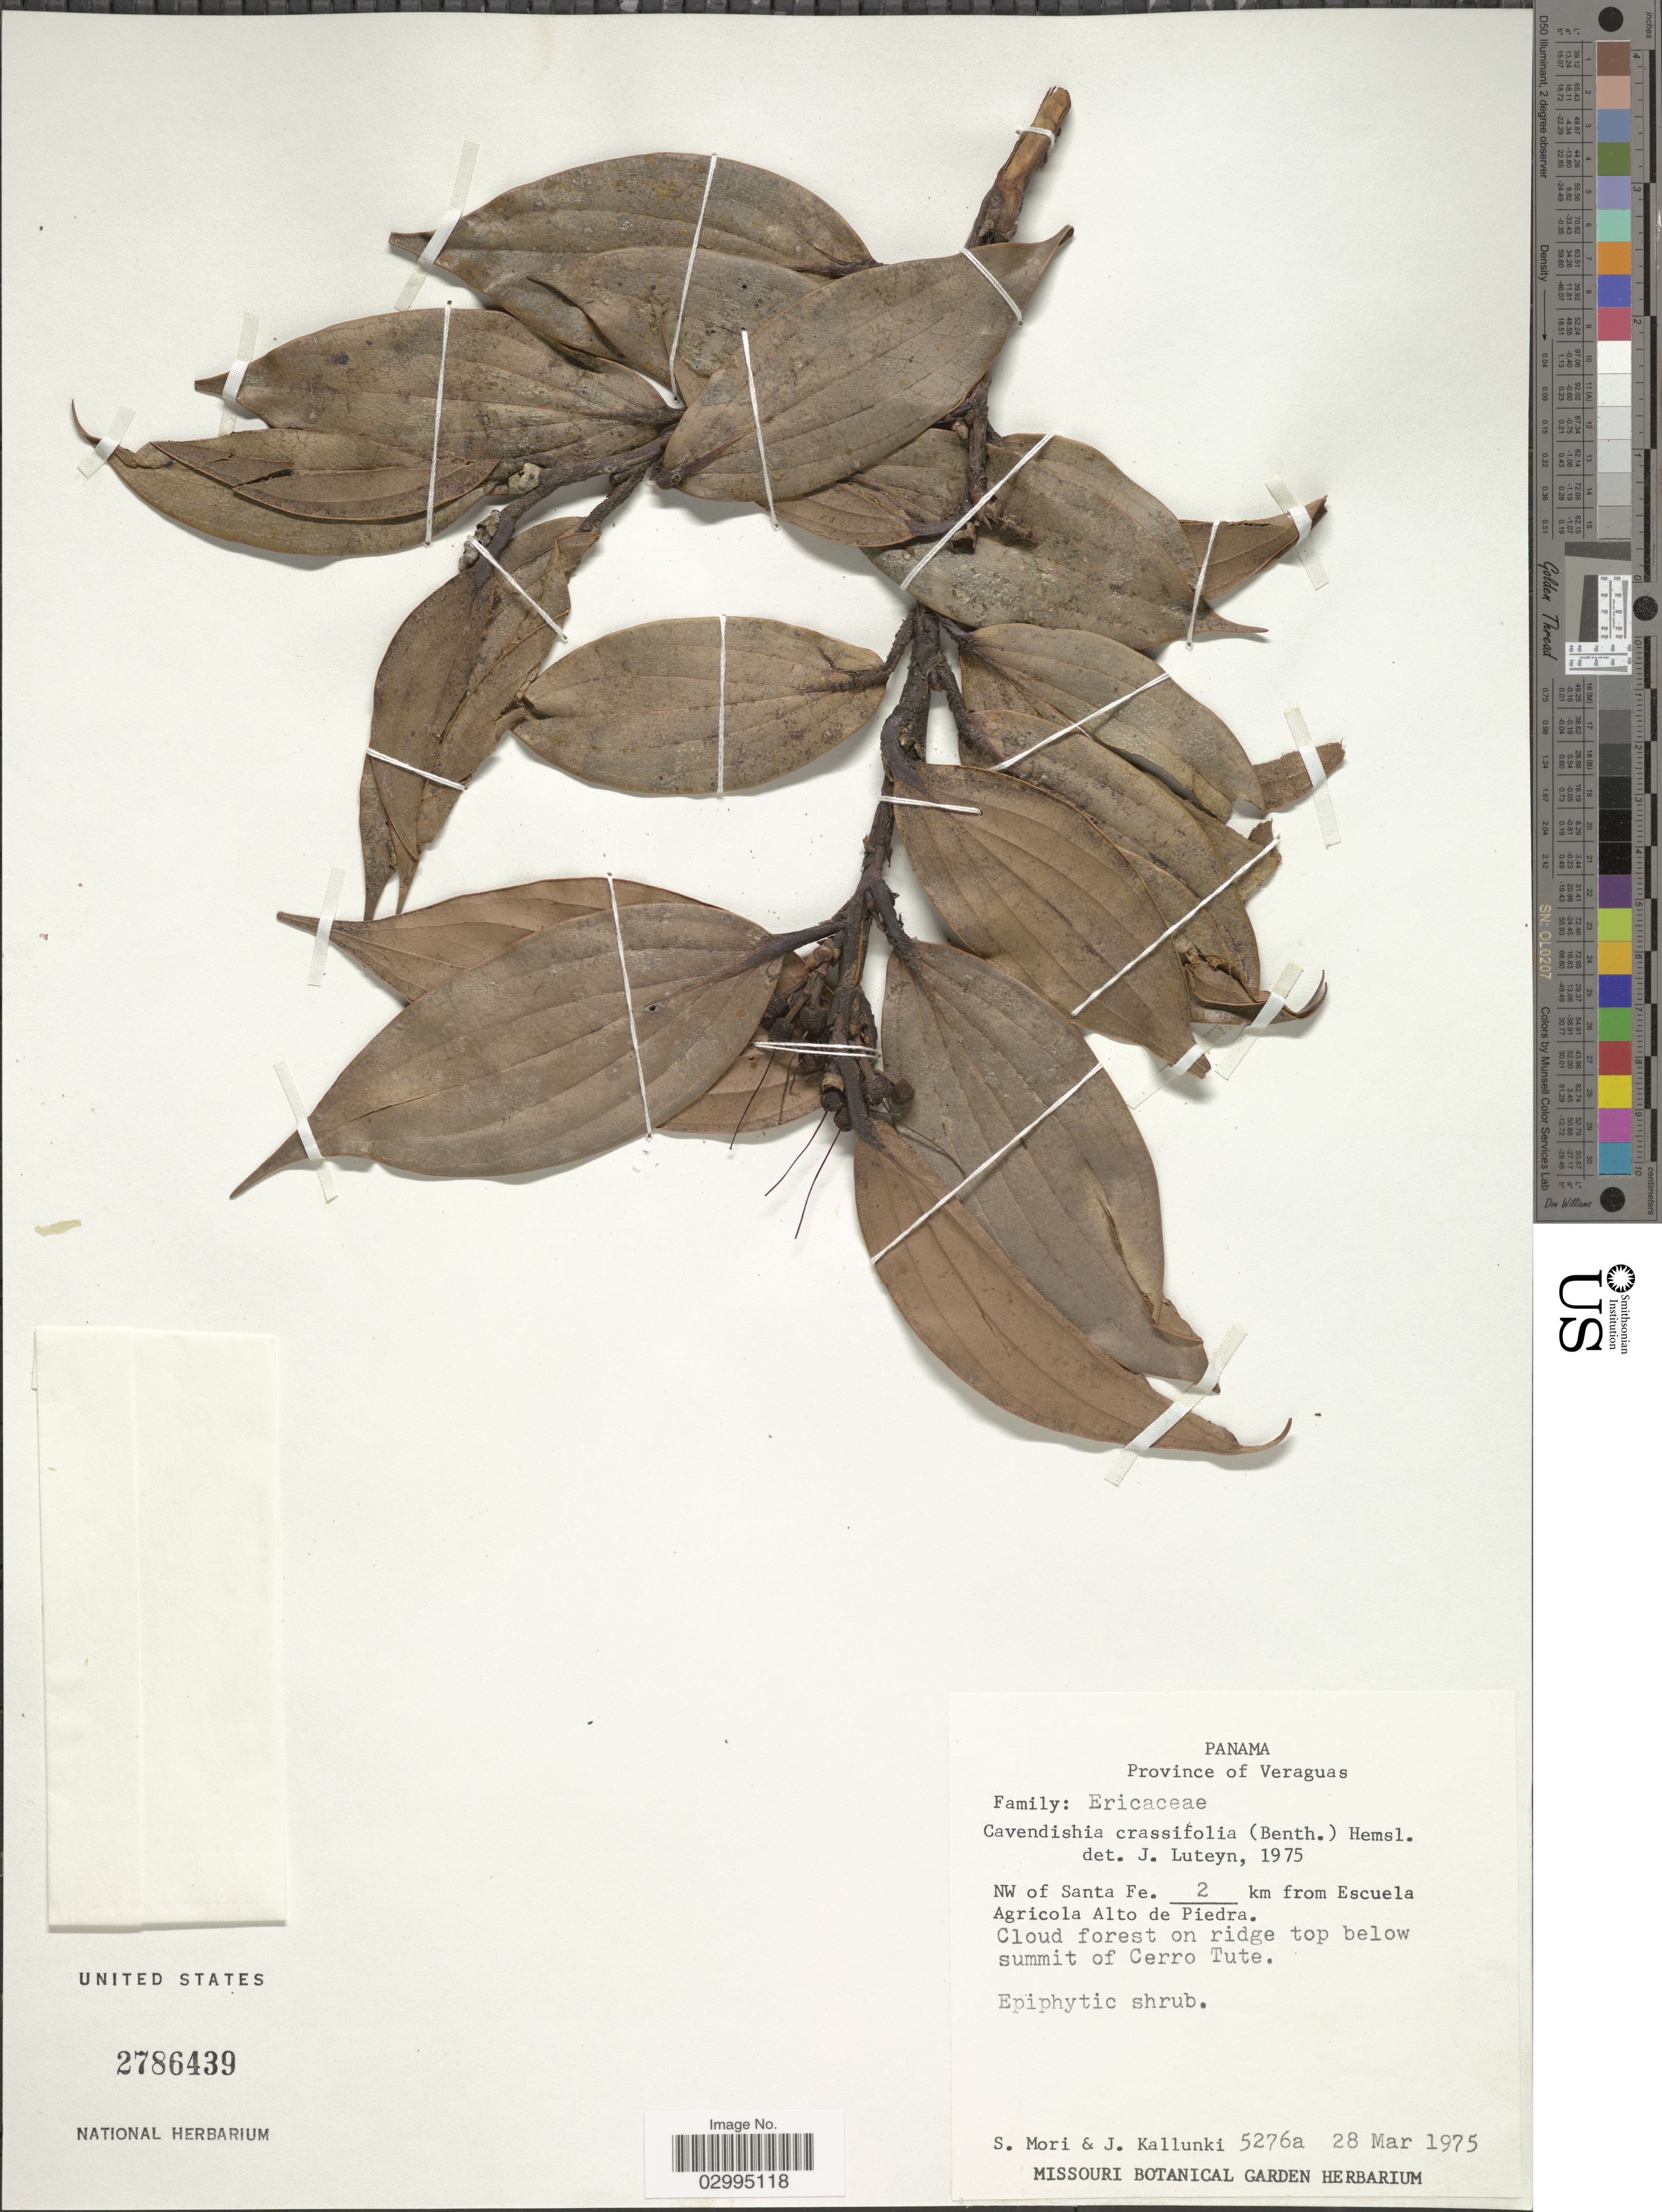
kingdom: Plantae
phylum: Tracheophyta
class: Magnoliopsida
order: Ericales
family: Ericaceae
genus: Cavendishia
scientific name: Cavendishia crassifolia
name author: (Benth.) Hemsl.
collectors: S. Mori & J. Kallunki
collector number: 5276a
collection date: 1975-03-28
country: Panama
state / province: Veraguas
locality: Province of Veraguas. NW of Santa Fe. 2 km from Escuela Agricola Alto de Piedra. Cloud forest on ridge top below summit of Cerro Tute.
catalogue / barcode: US 2786439